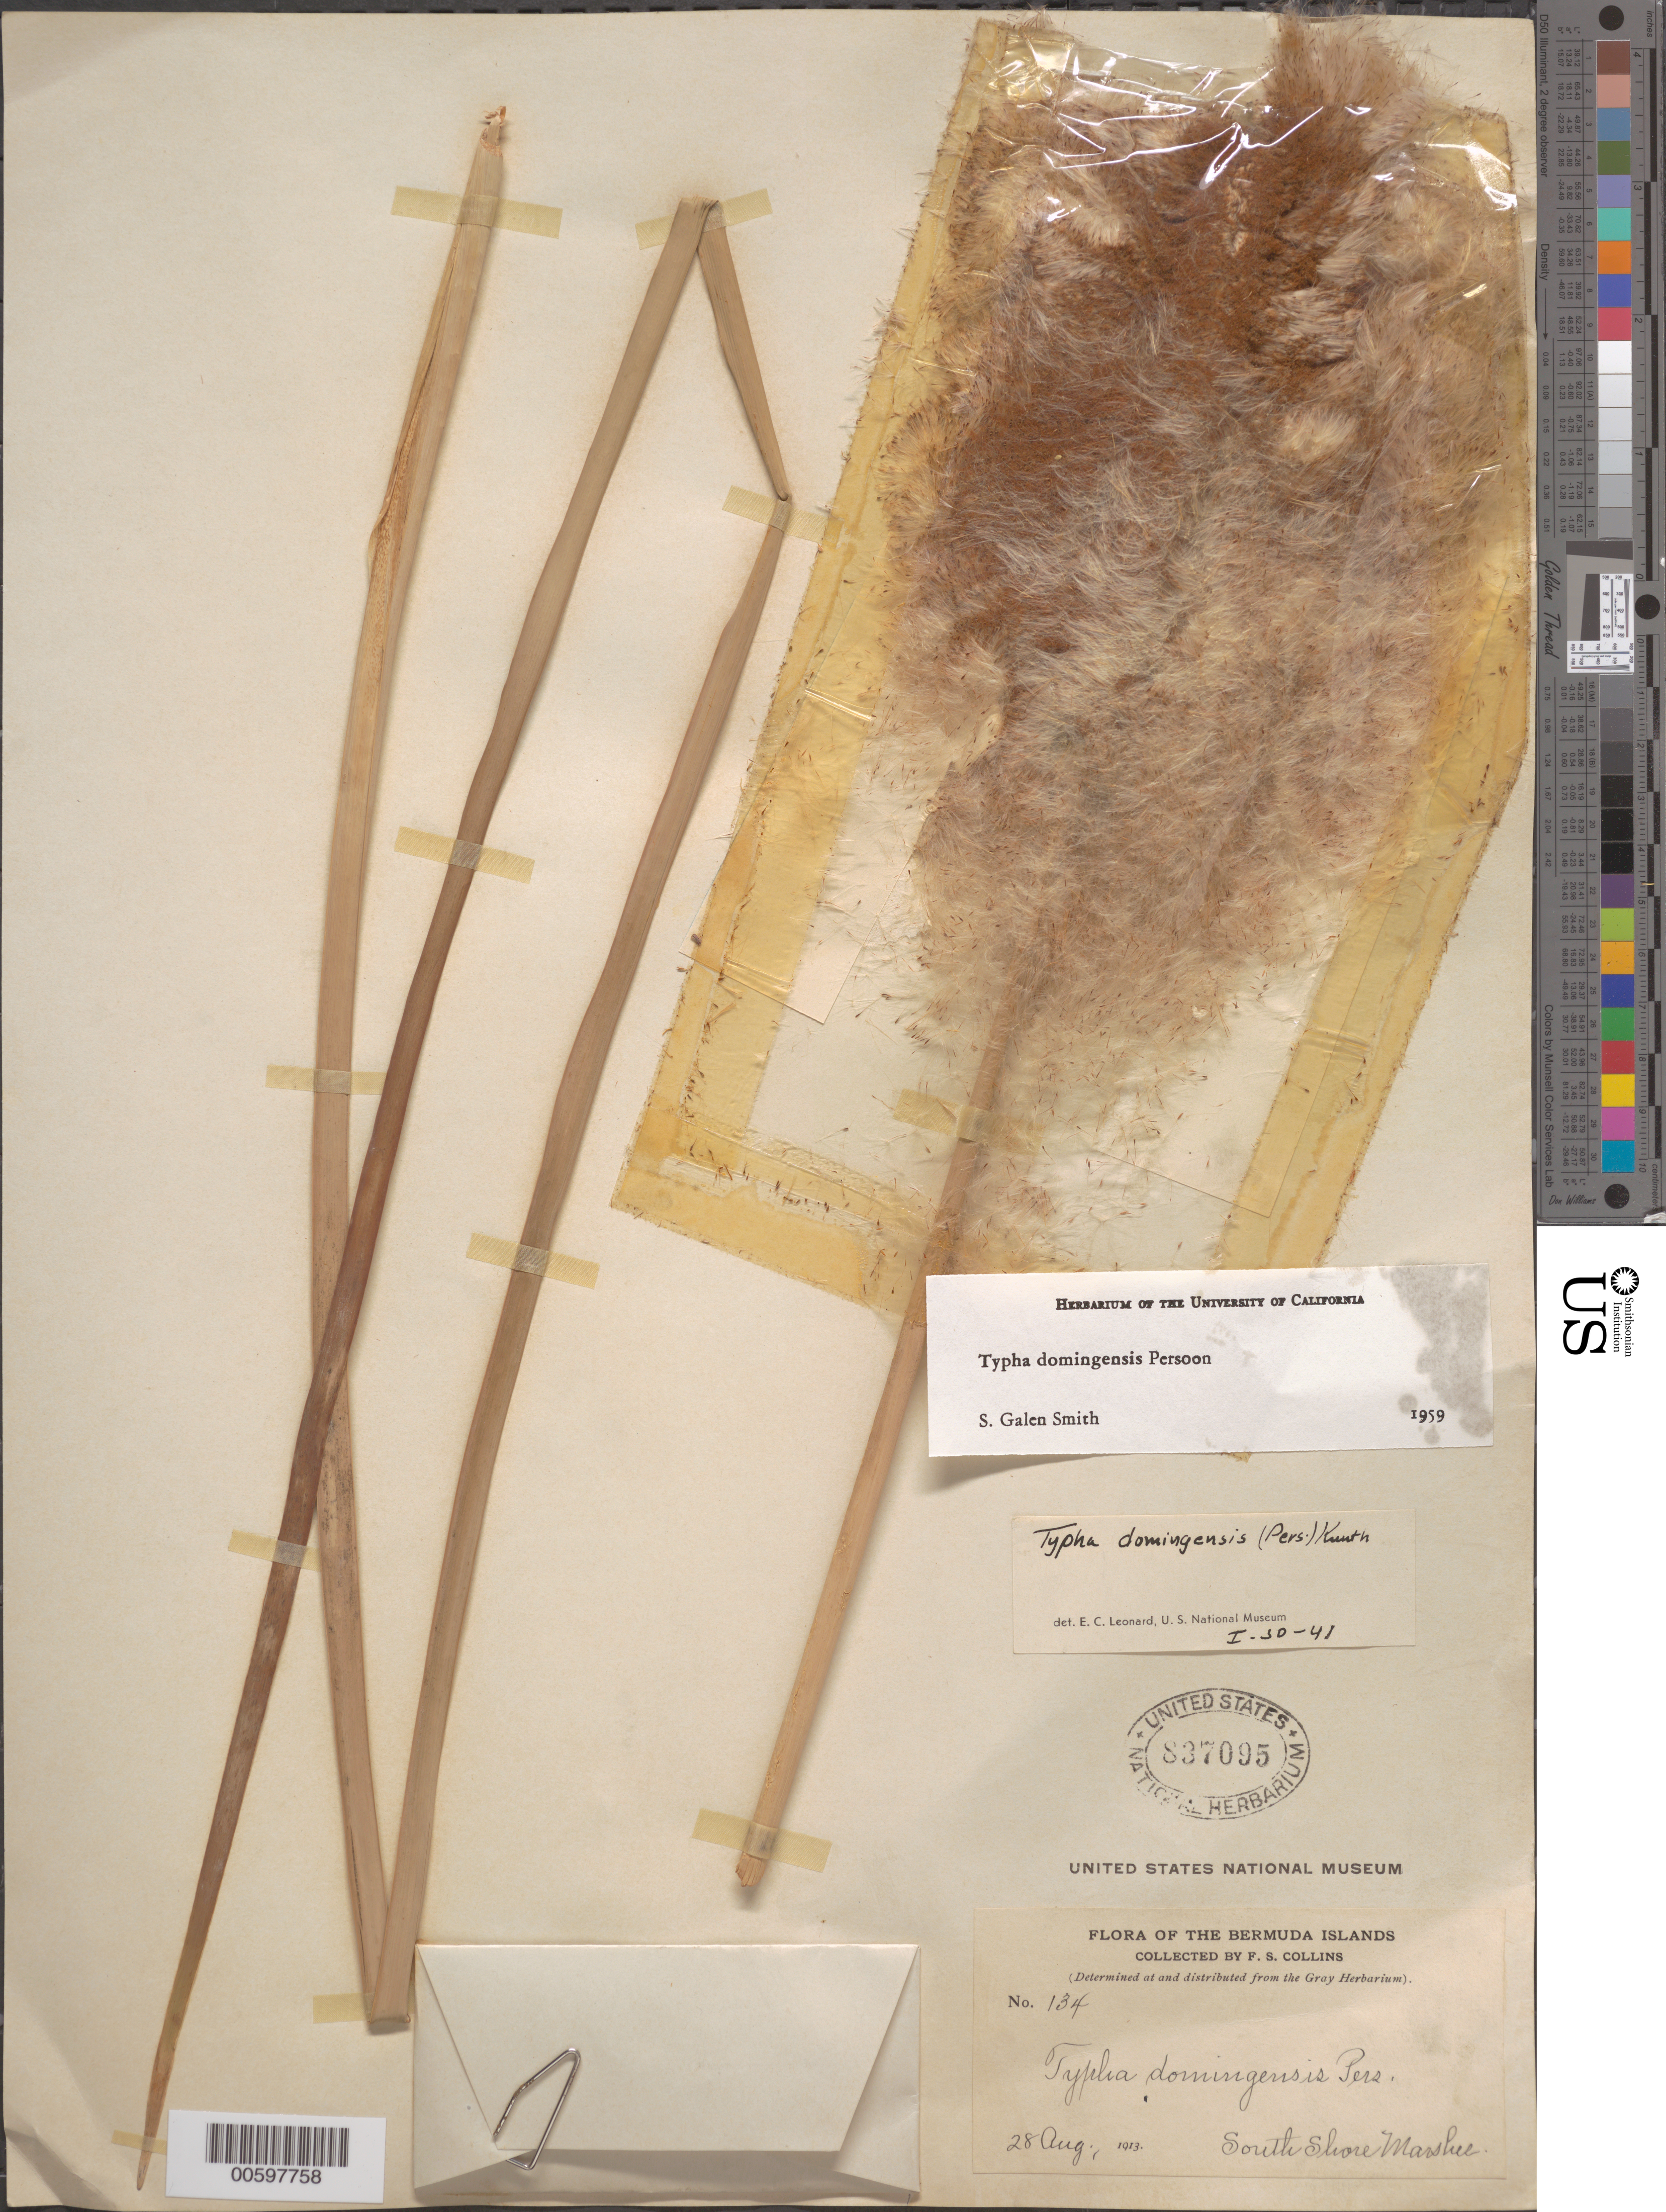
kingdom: Plantae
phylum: Tracheophyta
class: Liliopsida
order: Poales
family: Typhaceae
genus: Typha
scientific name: Typha domingensis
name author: Pers.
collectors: F. Collins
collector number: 134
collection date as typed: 28 Aug 1913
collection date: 1913-08-28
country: Bahamas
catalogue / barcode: US 837095